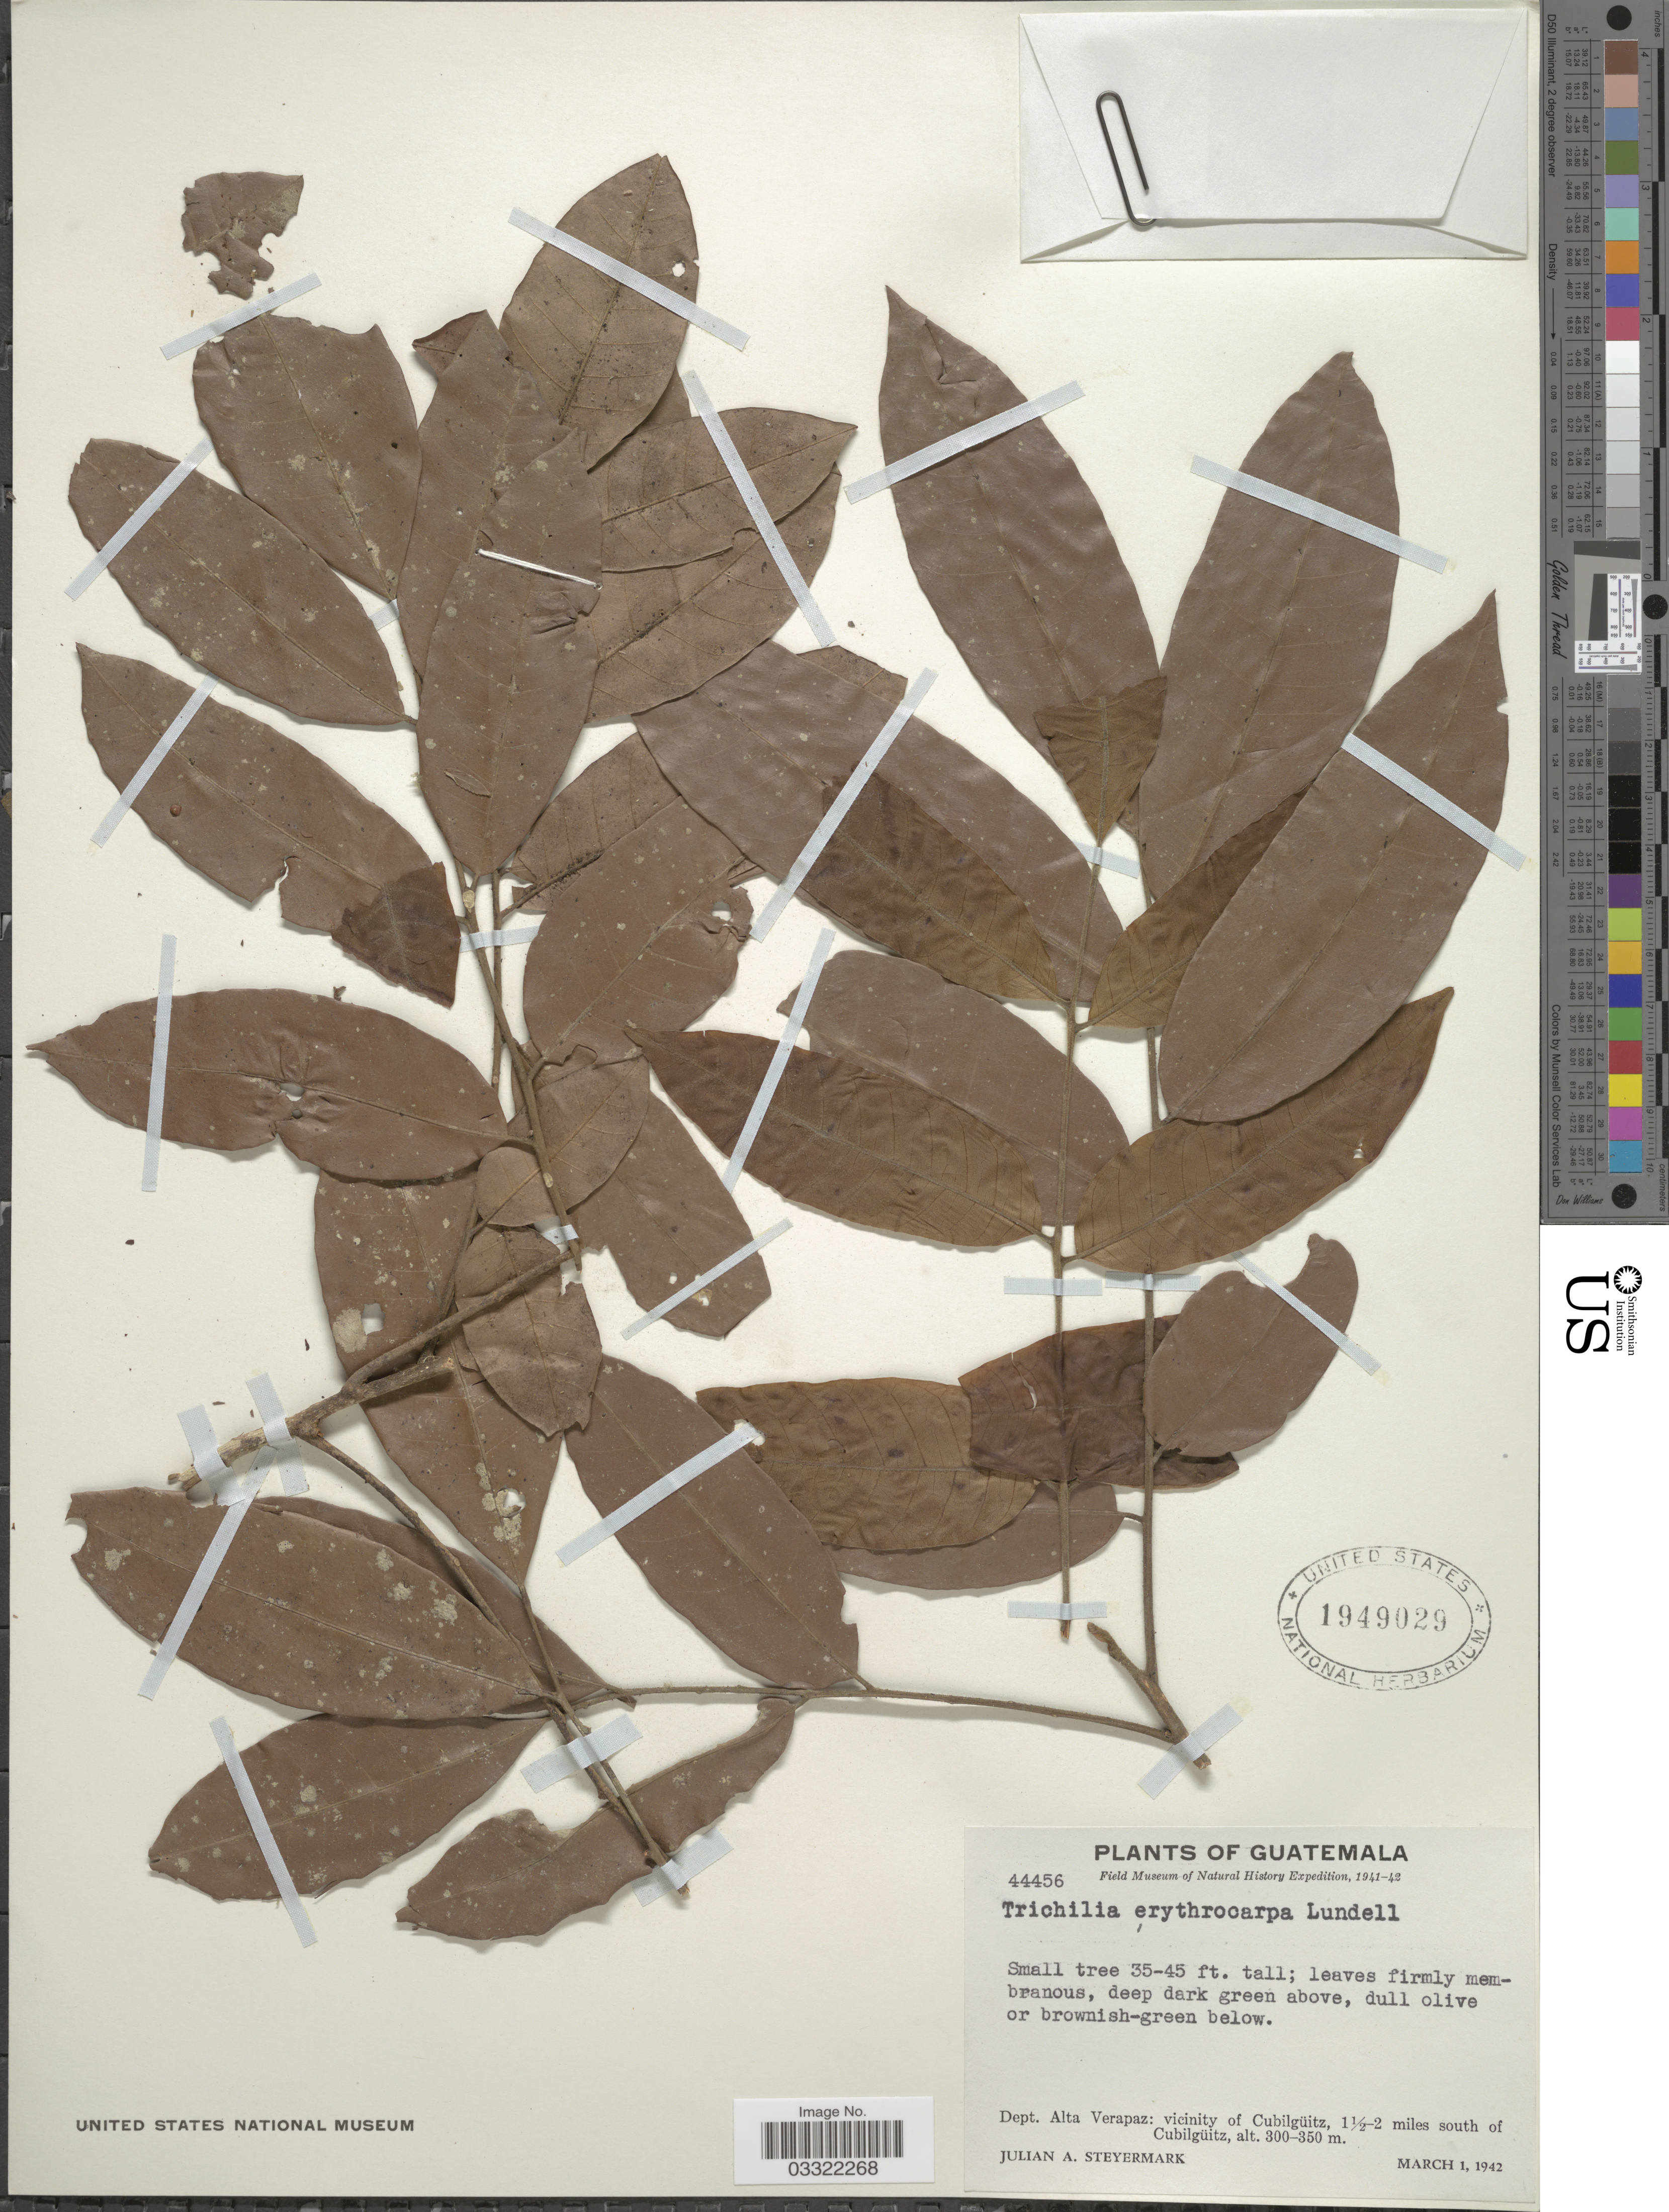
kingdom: Plantae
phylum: Tracheophyta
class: Magnoliopsida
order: Sapindales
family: Meliaceae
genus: Trichilia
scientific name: Trichilia erythrocarpa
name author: Lundell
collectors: J. Steyermark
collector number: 44456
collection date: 1942-03-01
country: Guatemala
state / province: Alta Verapaz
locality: Dept. Alta Verapaz: vicinity of Cubilgüitz, 1½-2 miles south of Cubilgüitz.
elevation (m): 300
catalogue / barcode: US 1949029